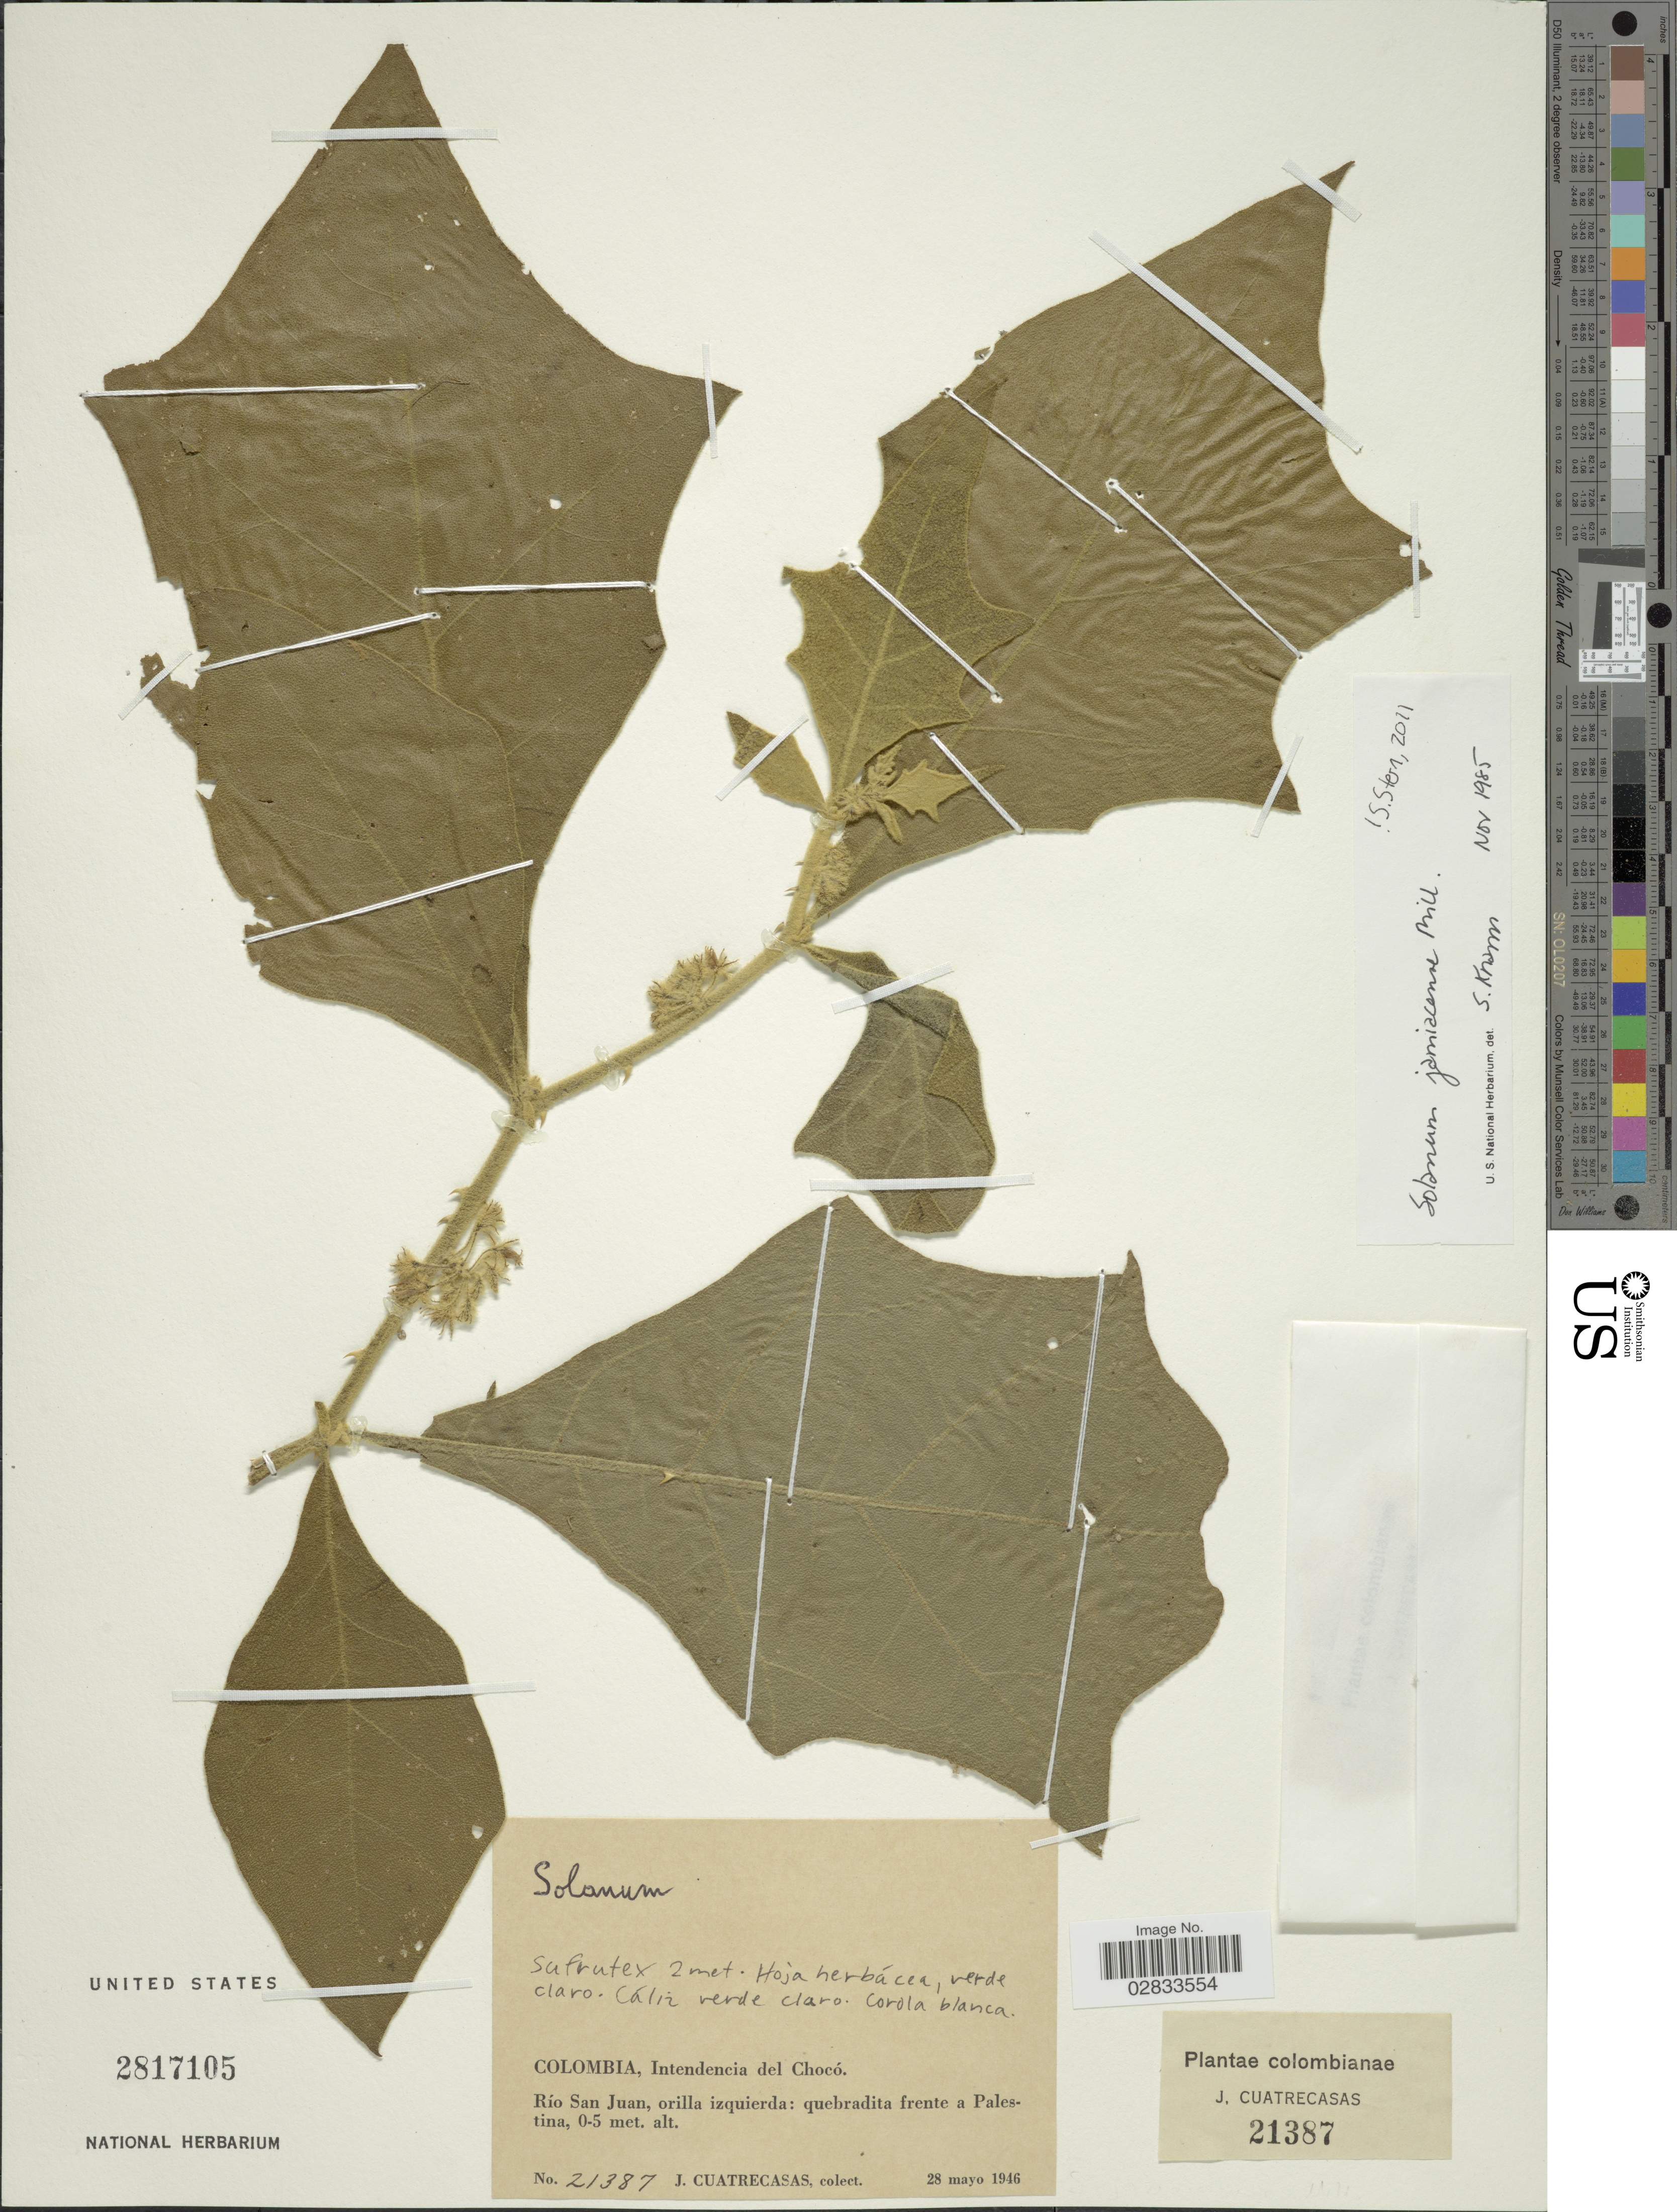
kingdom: Plantae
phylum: Tracheophyta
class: Magnoliopsida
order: Solanales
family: Solanaceae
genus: Solanum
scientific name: Solanum jamaicense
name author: Mill.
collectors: J. Cuatrecasas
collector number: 21387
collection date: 1946-05-28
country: Colombia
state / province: Chocó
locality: Intendencia del Chocó. Río San Juan, orilla izquierda: quebradita frente a Palestina.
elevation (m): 0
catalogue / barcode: US 2817105